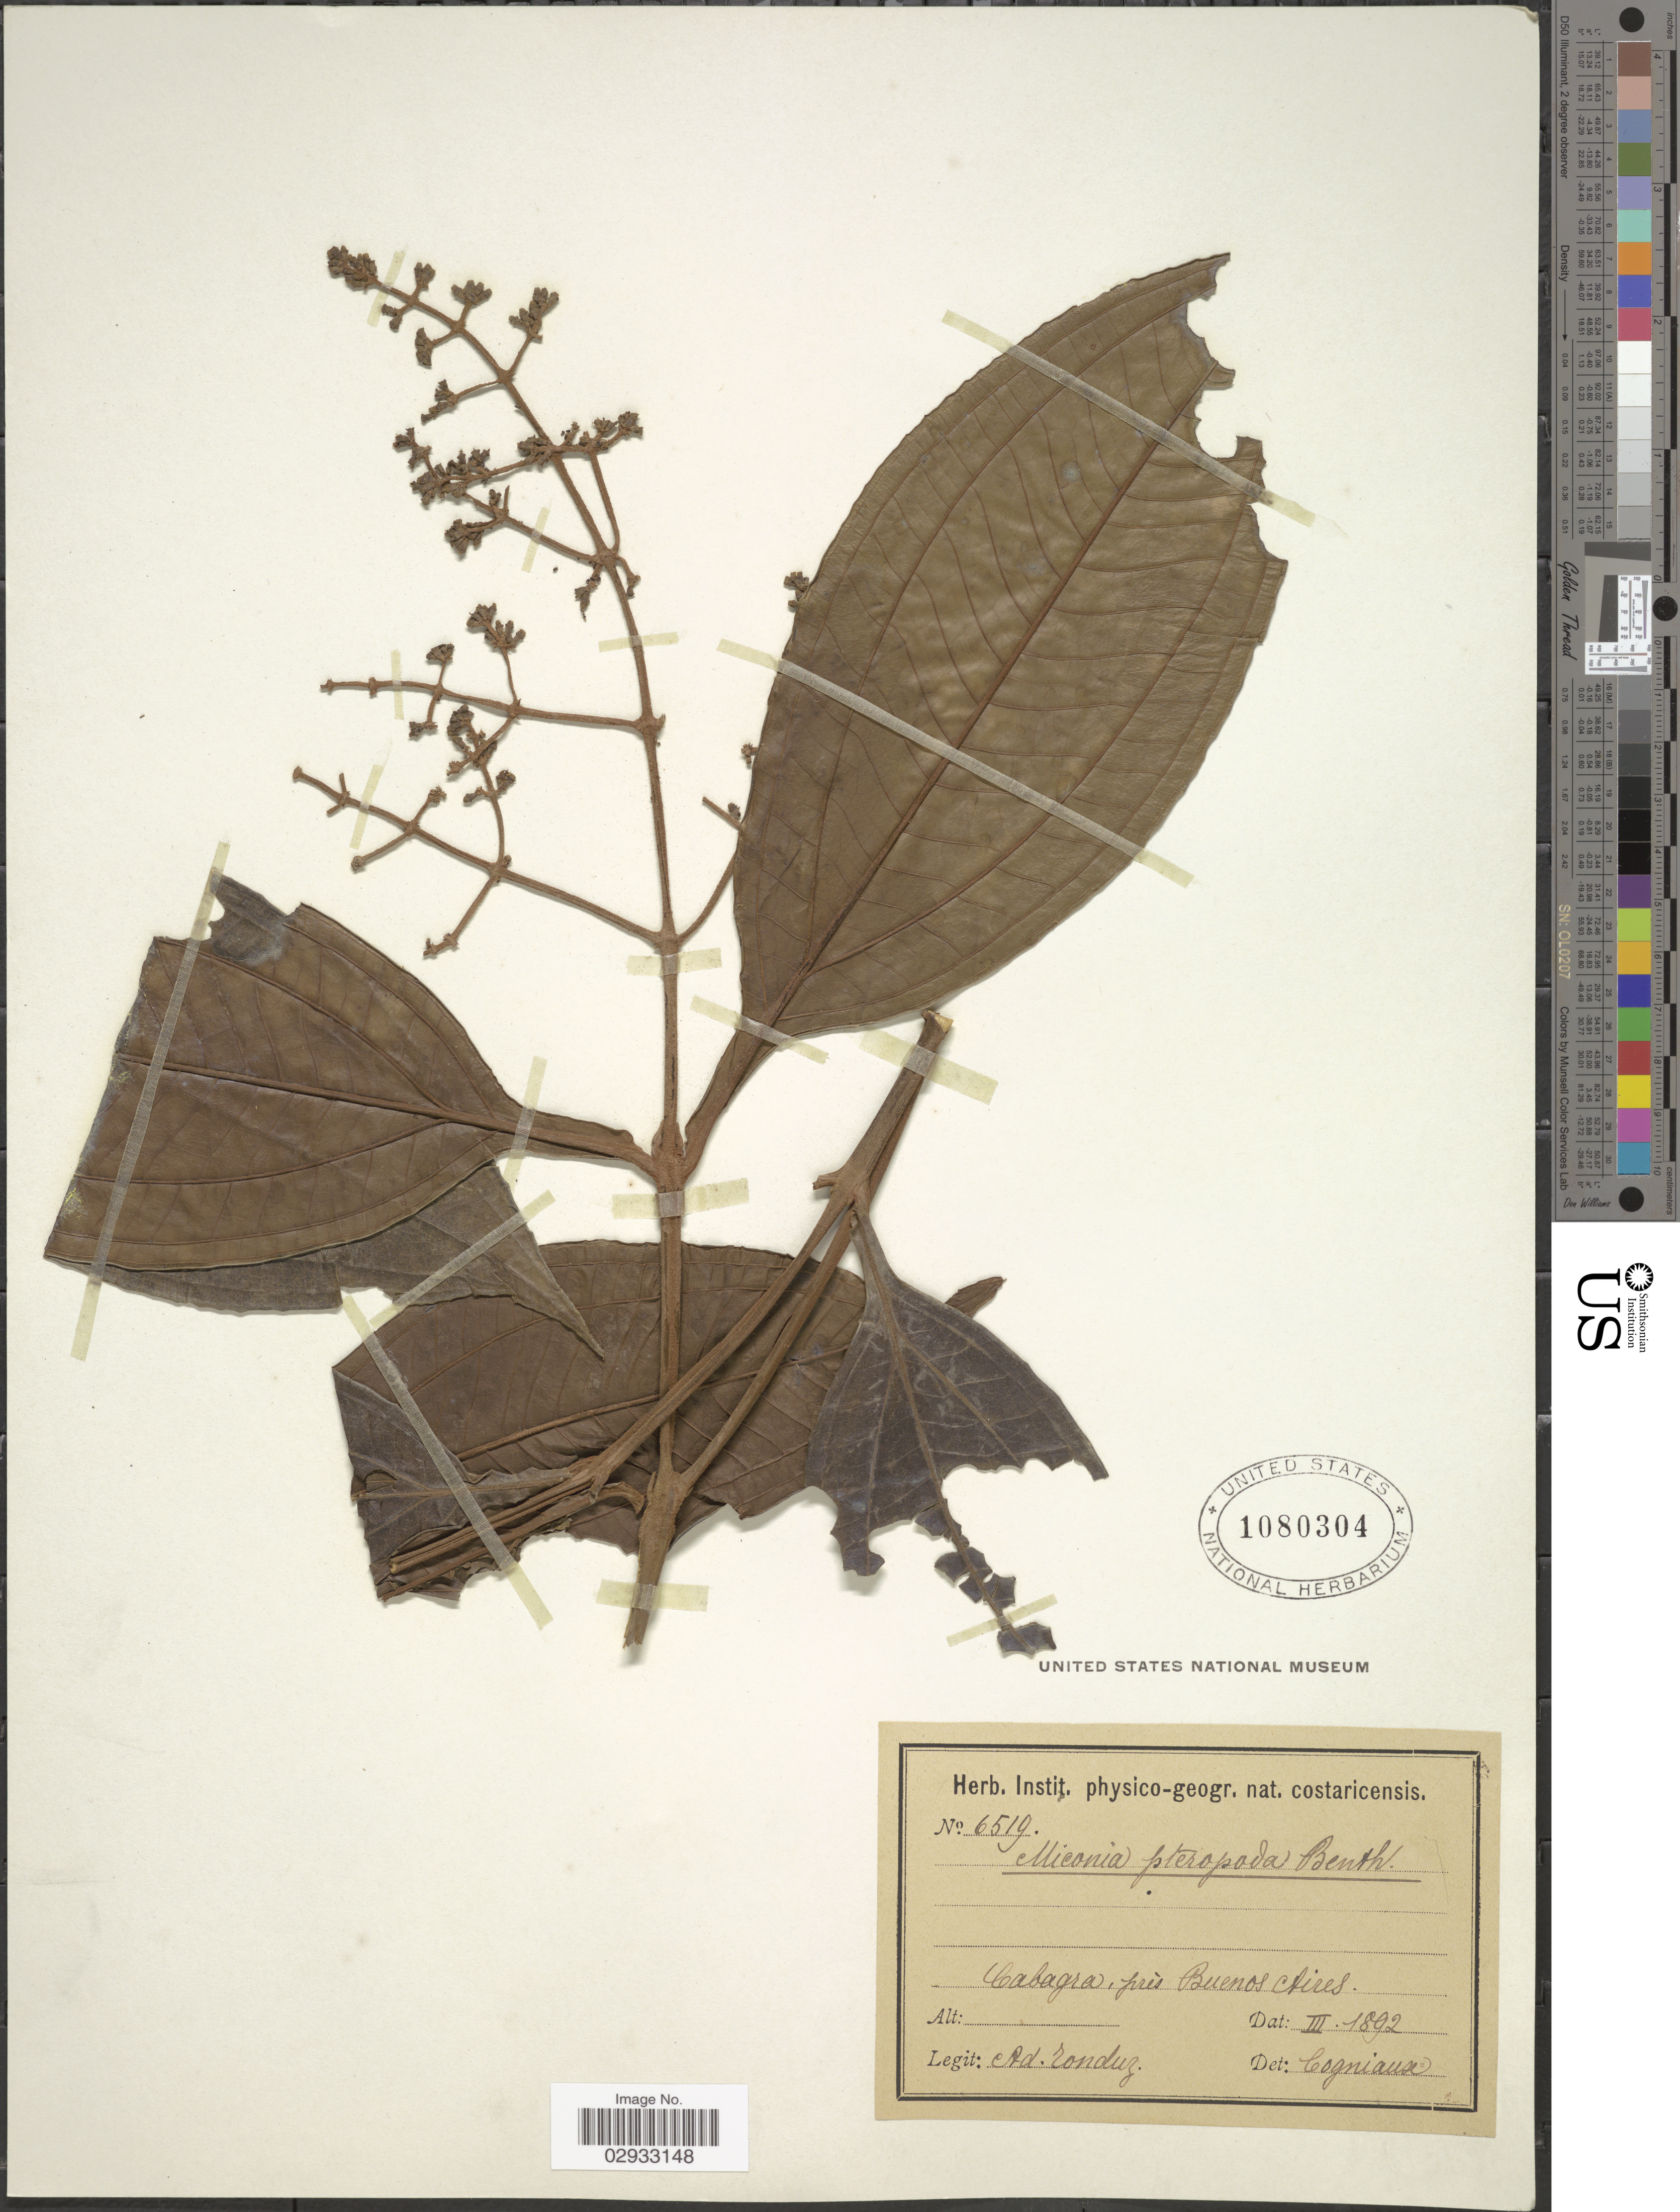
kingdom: Plantae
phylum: Tracheophyta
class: Magnoliopsida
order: Myrtales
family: Melastomataceae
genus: Miconia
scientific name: Miconia pteropoda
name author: Benth.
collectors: A. Tonduz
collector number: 6519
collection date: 1892-03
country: Costa Rica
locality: Cabagra, prés Buenos Aires.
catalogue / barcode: US 1080304